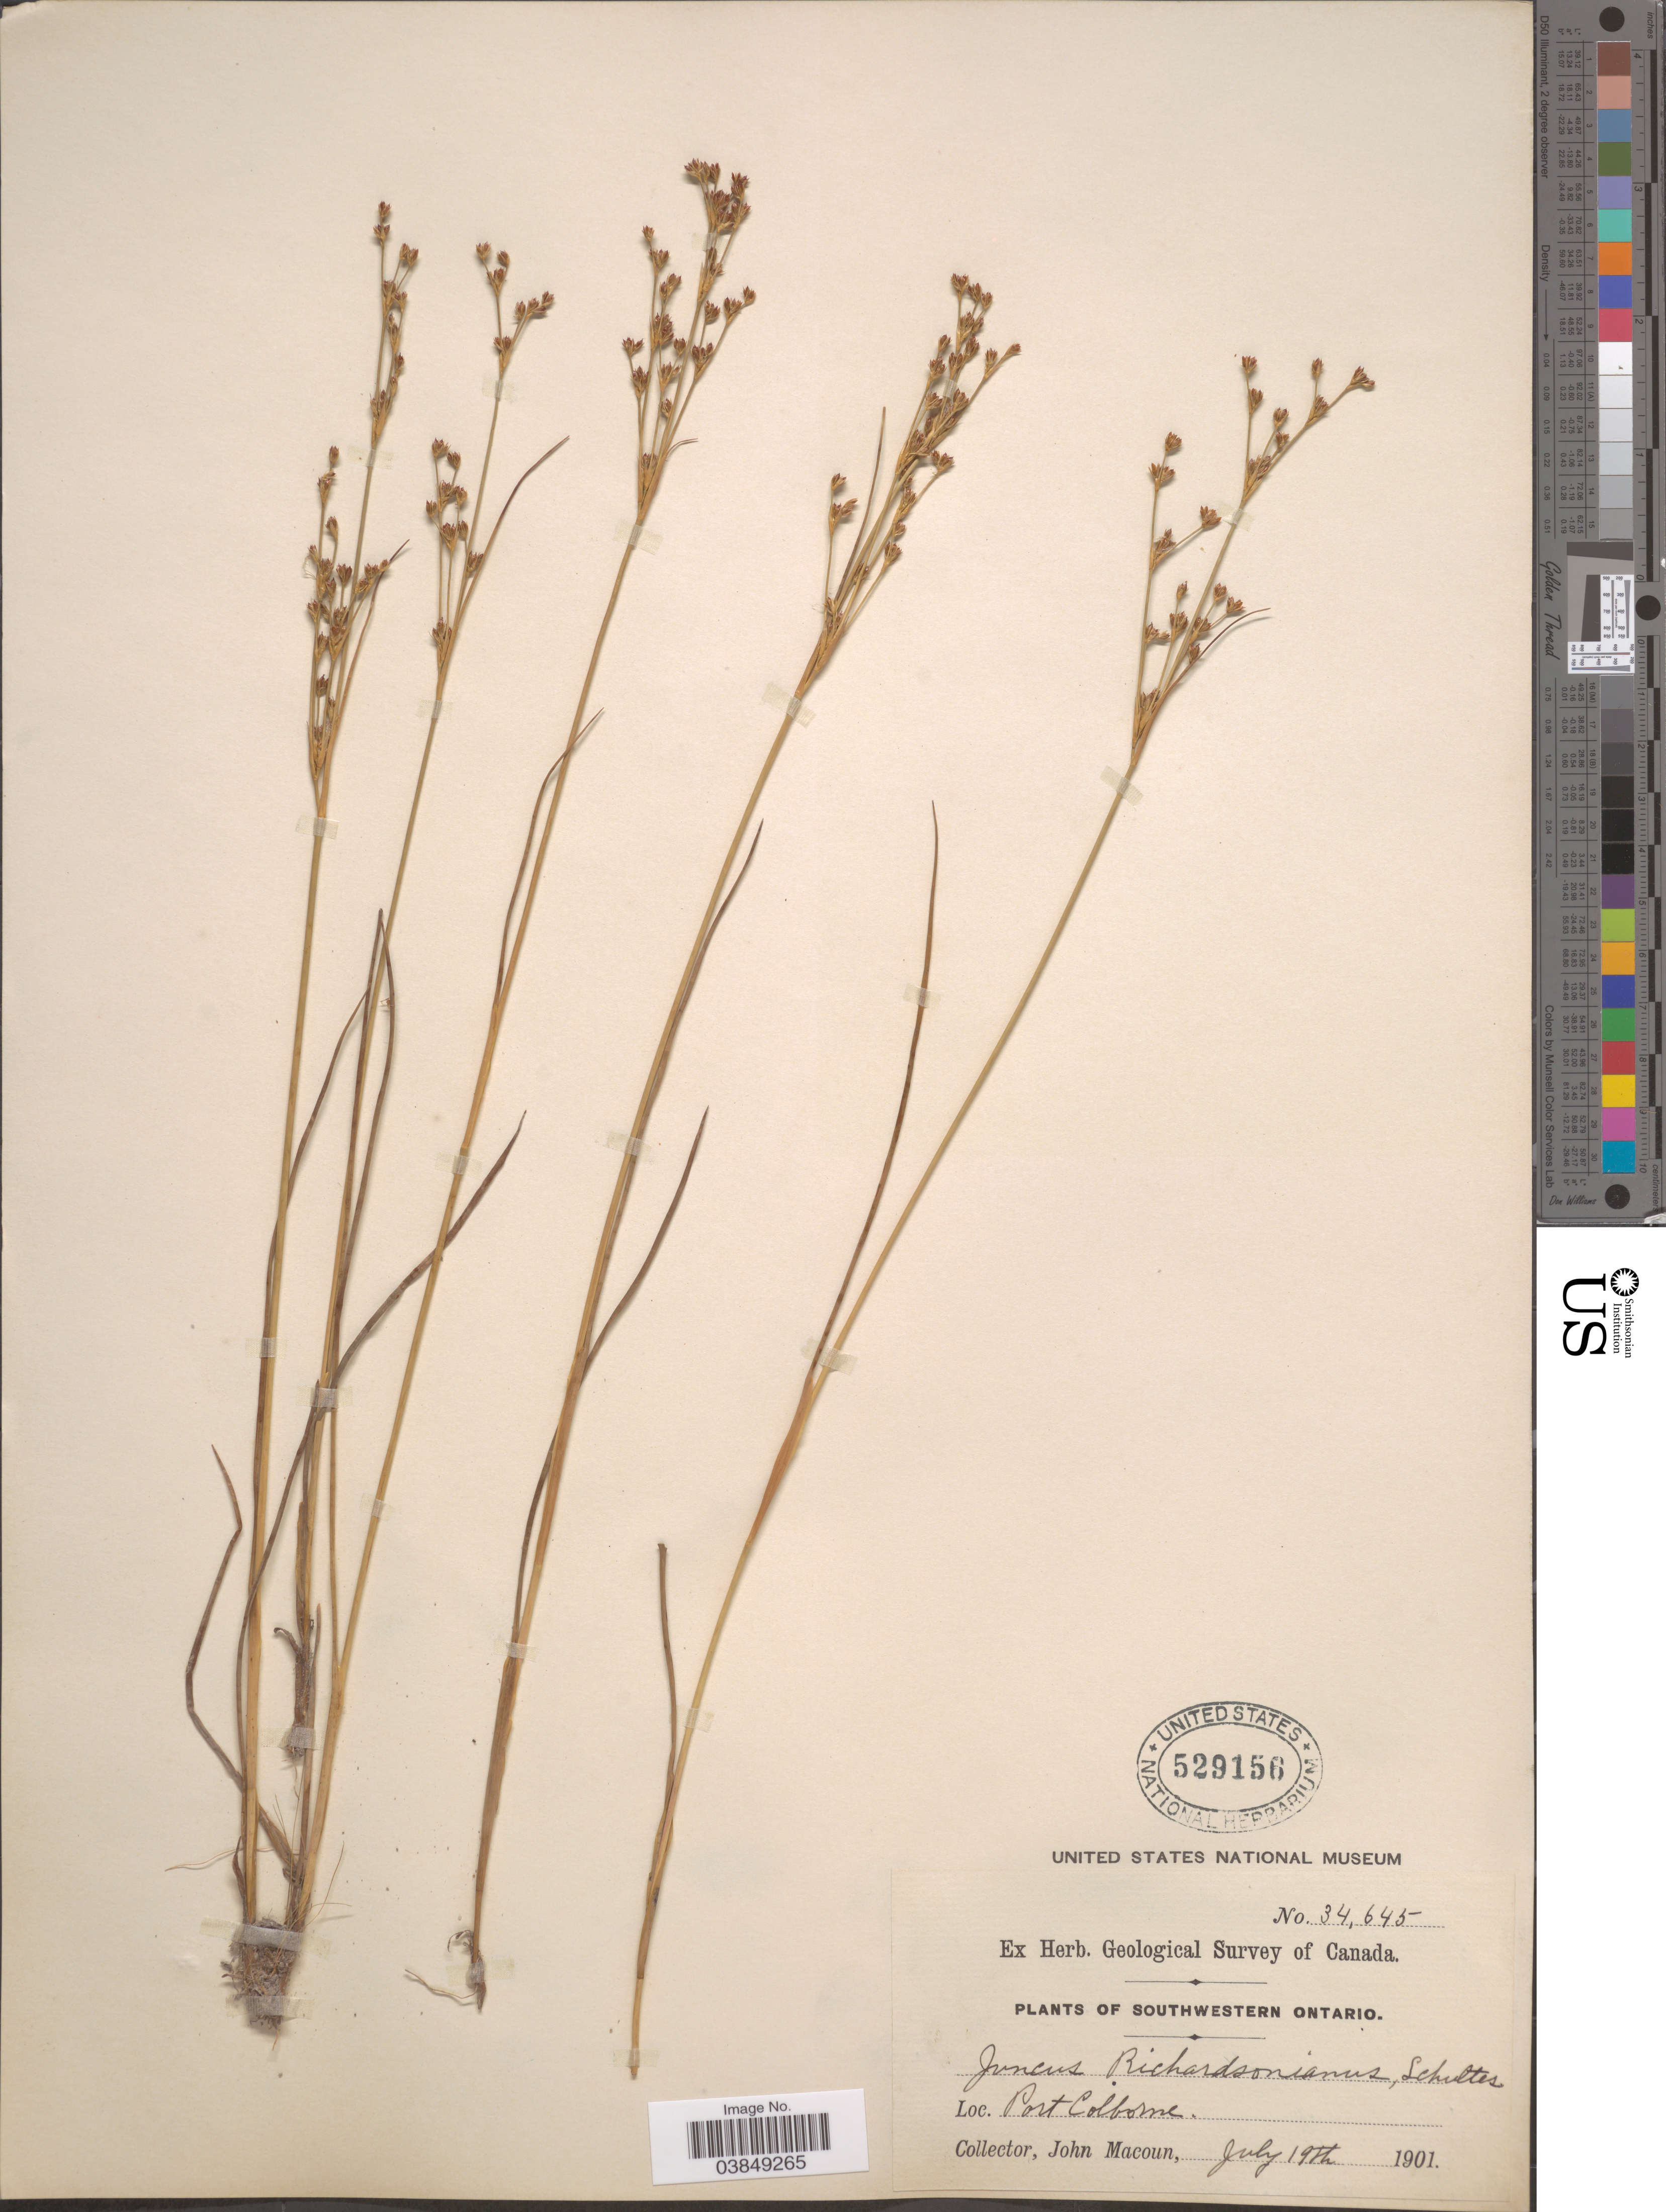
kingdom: Plantae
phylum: Tracheophyta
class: Liliopsida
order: Poales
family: Juncaceae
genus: Juncus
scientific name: Juncus rariflorus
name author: Hartm.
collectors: J. Macoun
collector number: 34645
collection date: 1901-07-19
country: Canada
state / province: Ontario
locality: Southwestern Ontario. Port Colborne.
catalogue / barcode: US 529156